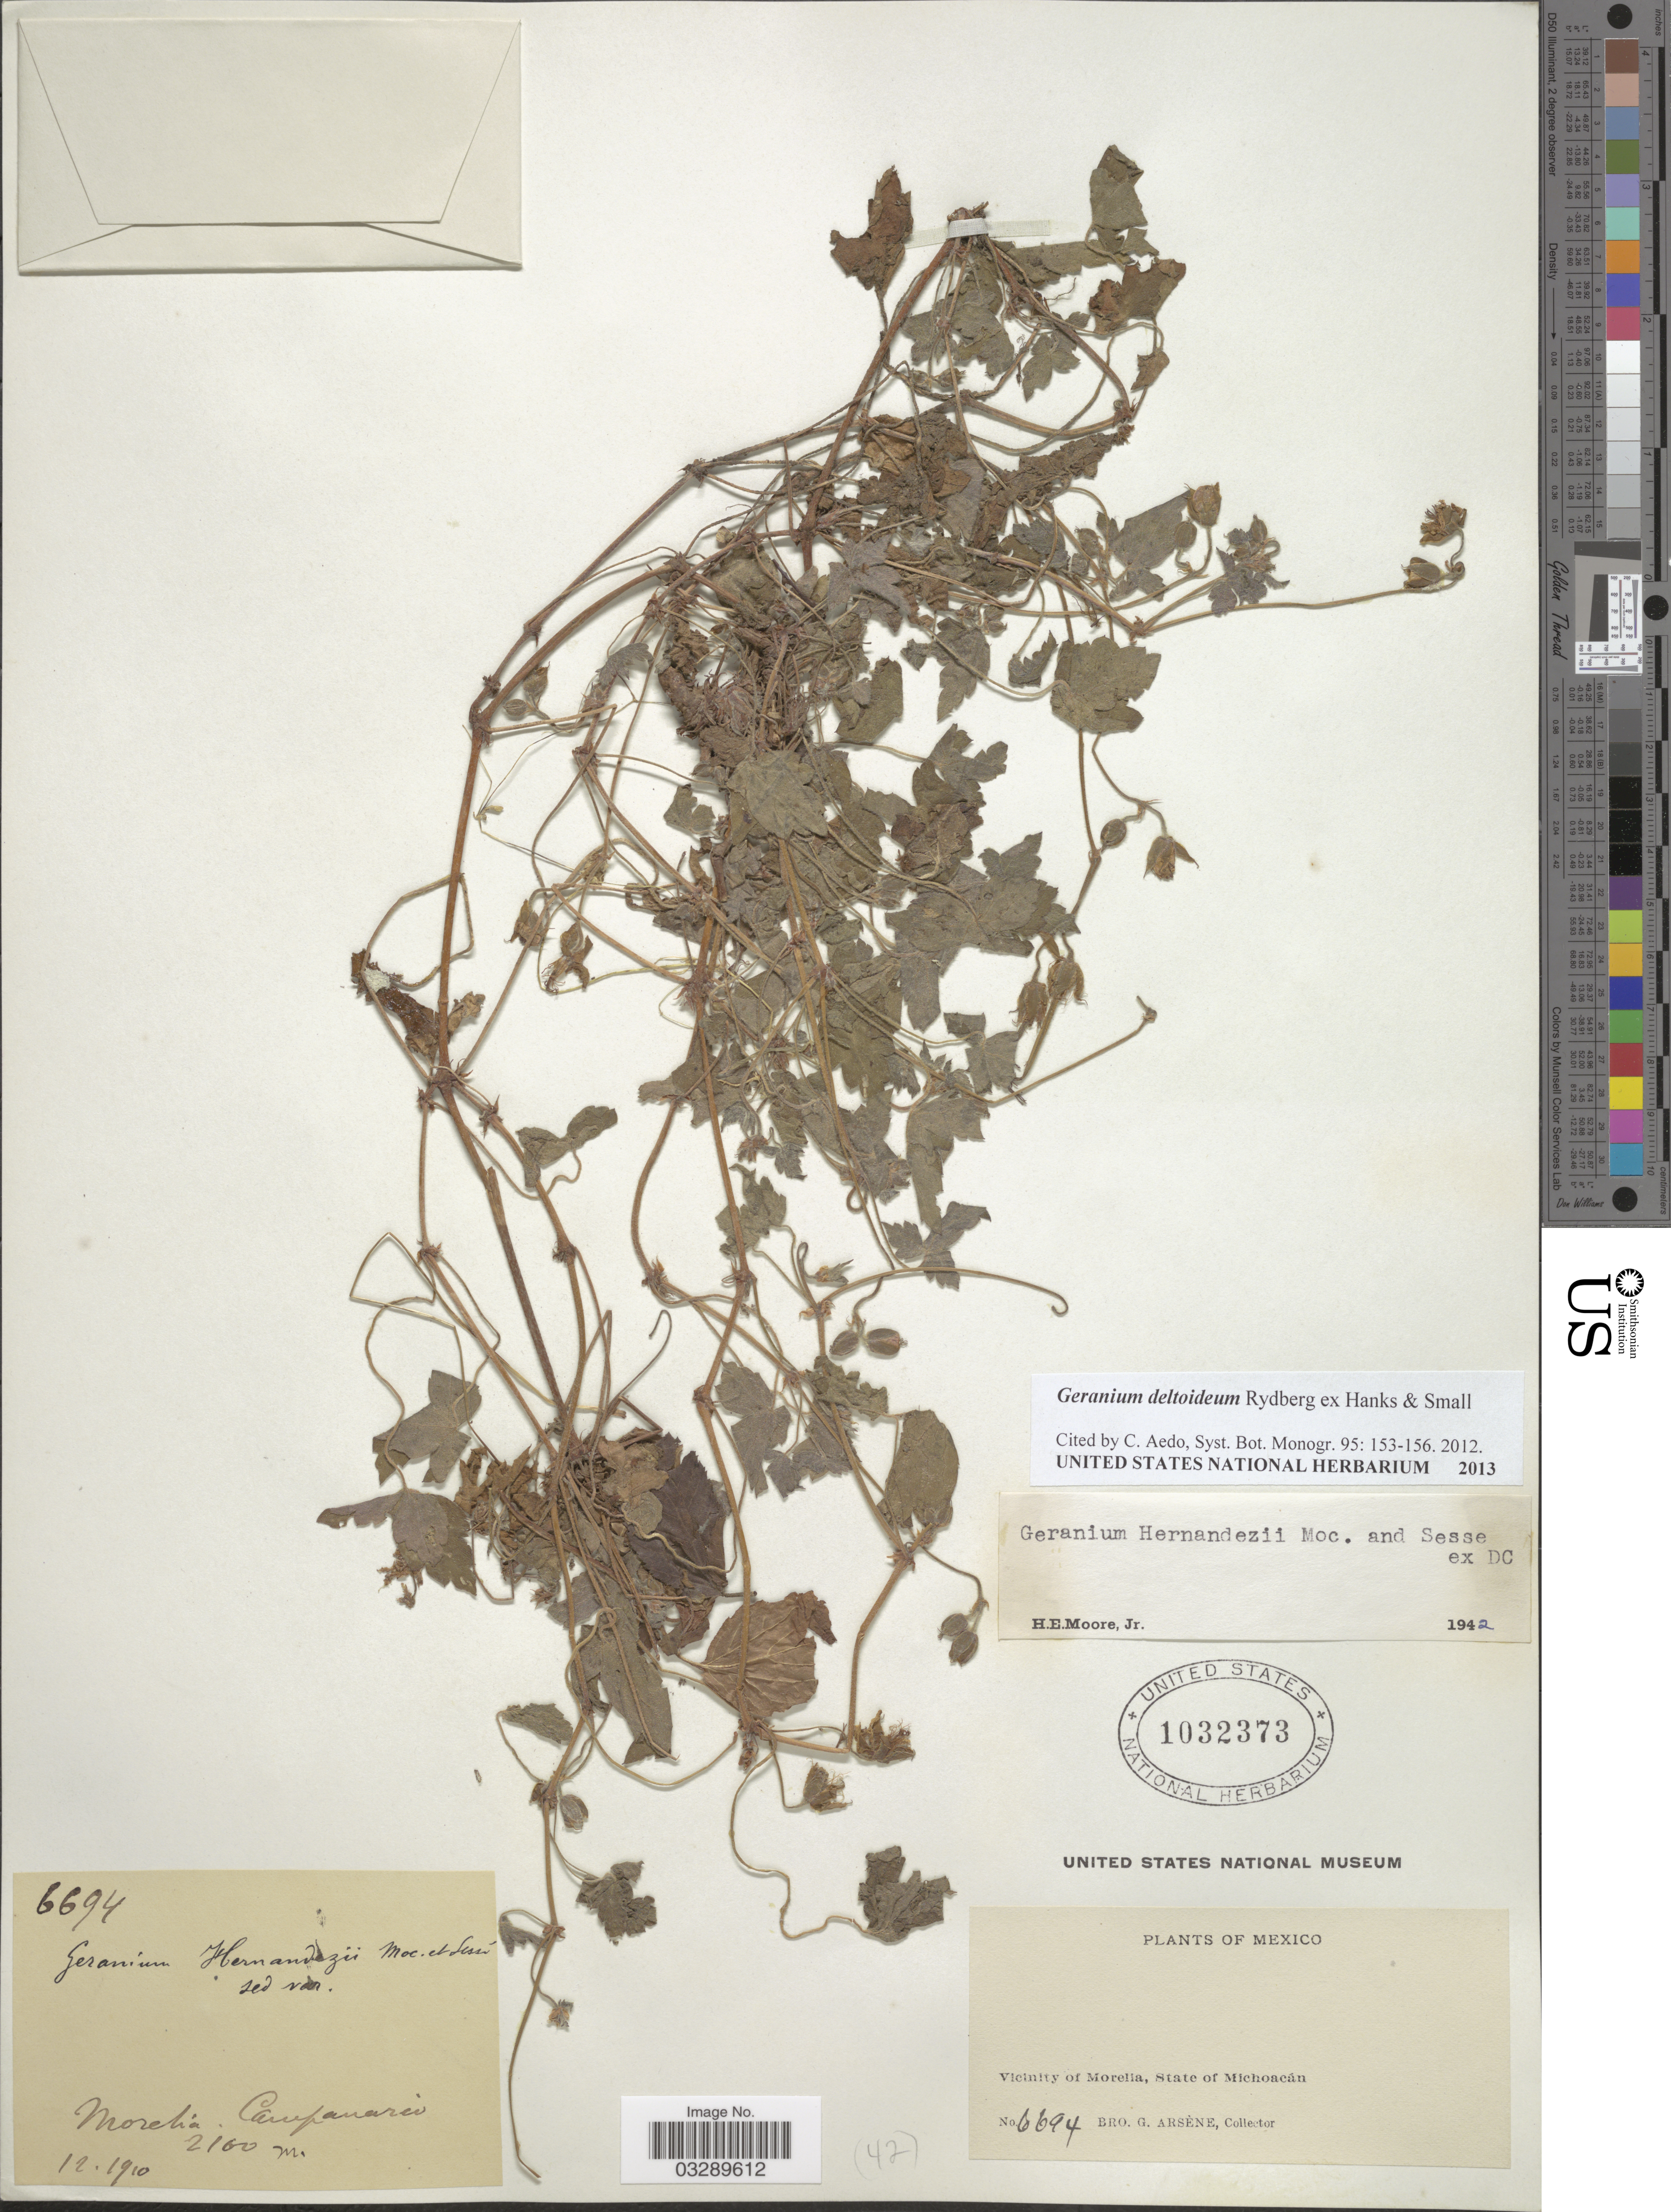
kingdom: Plantae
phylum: Tracheophyta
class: Magnoliopsida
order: Geraniales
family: Geraniaceae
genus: Geranium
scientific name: Geranium deltoideum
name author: Rydb.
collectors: Bro. G. Arsène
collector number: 6694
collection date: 1910-12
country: Mexico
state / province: Michoacán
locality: Vicinity of Morelia. Campanario.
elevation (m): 2100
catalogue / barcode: US 1032373